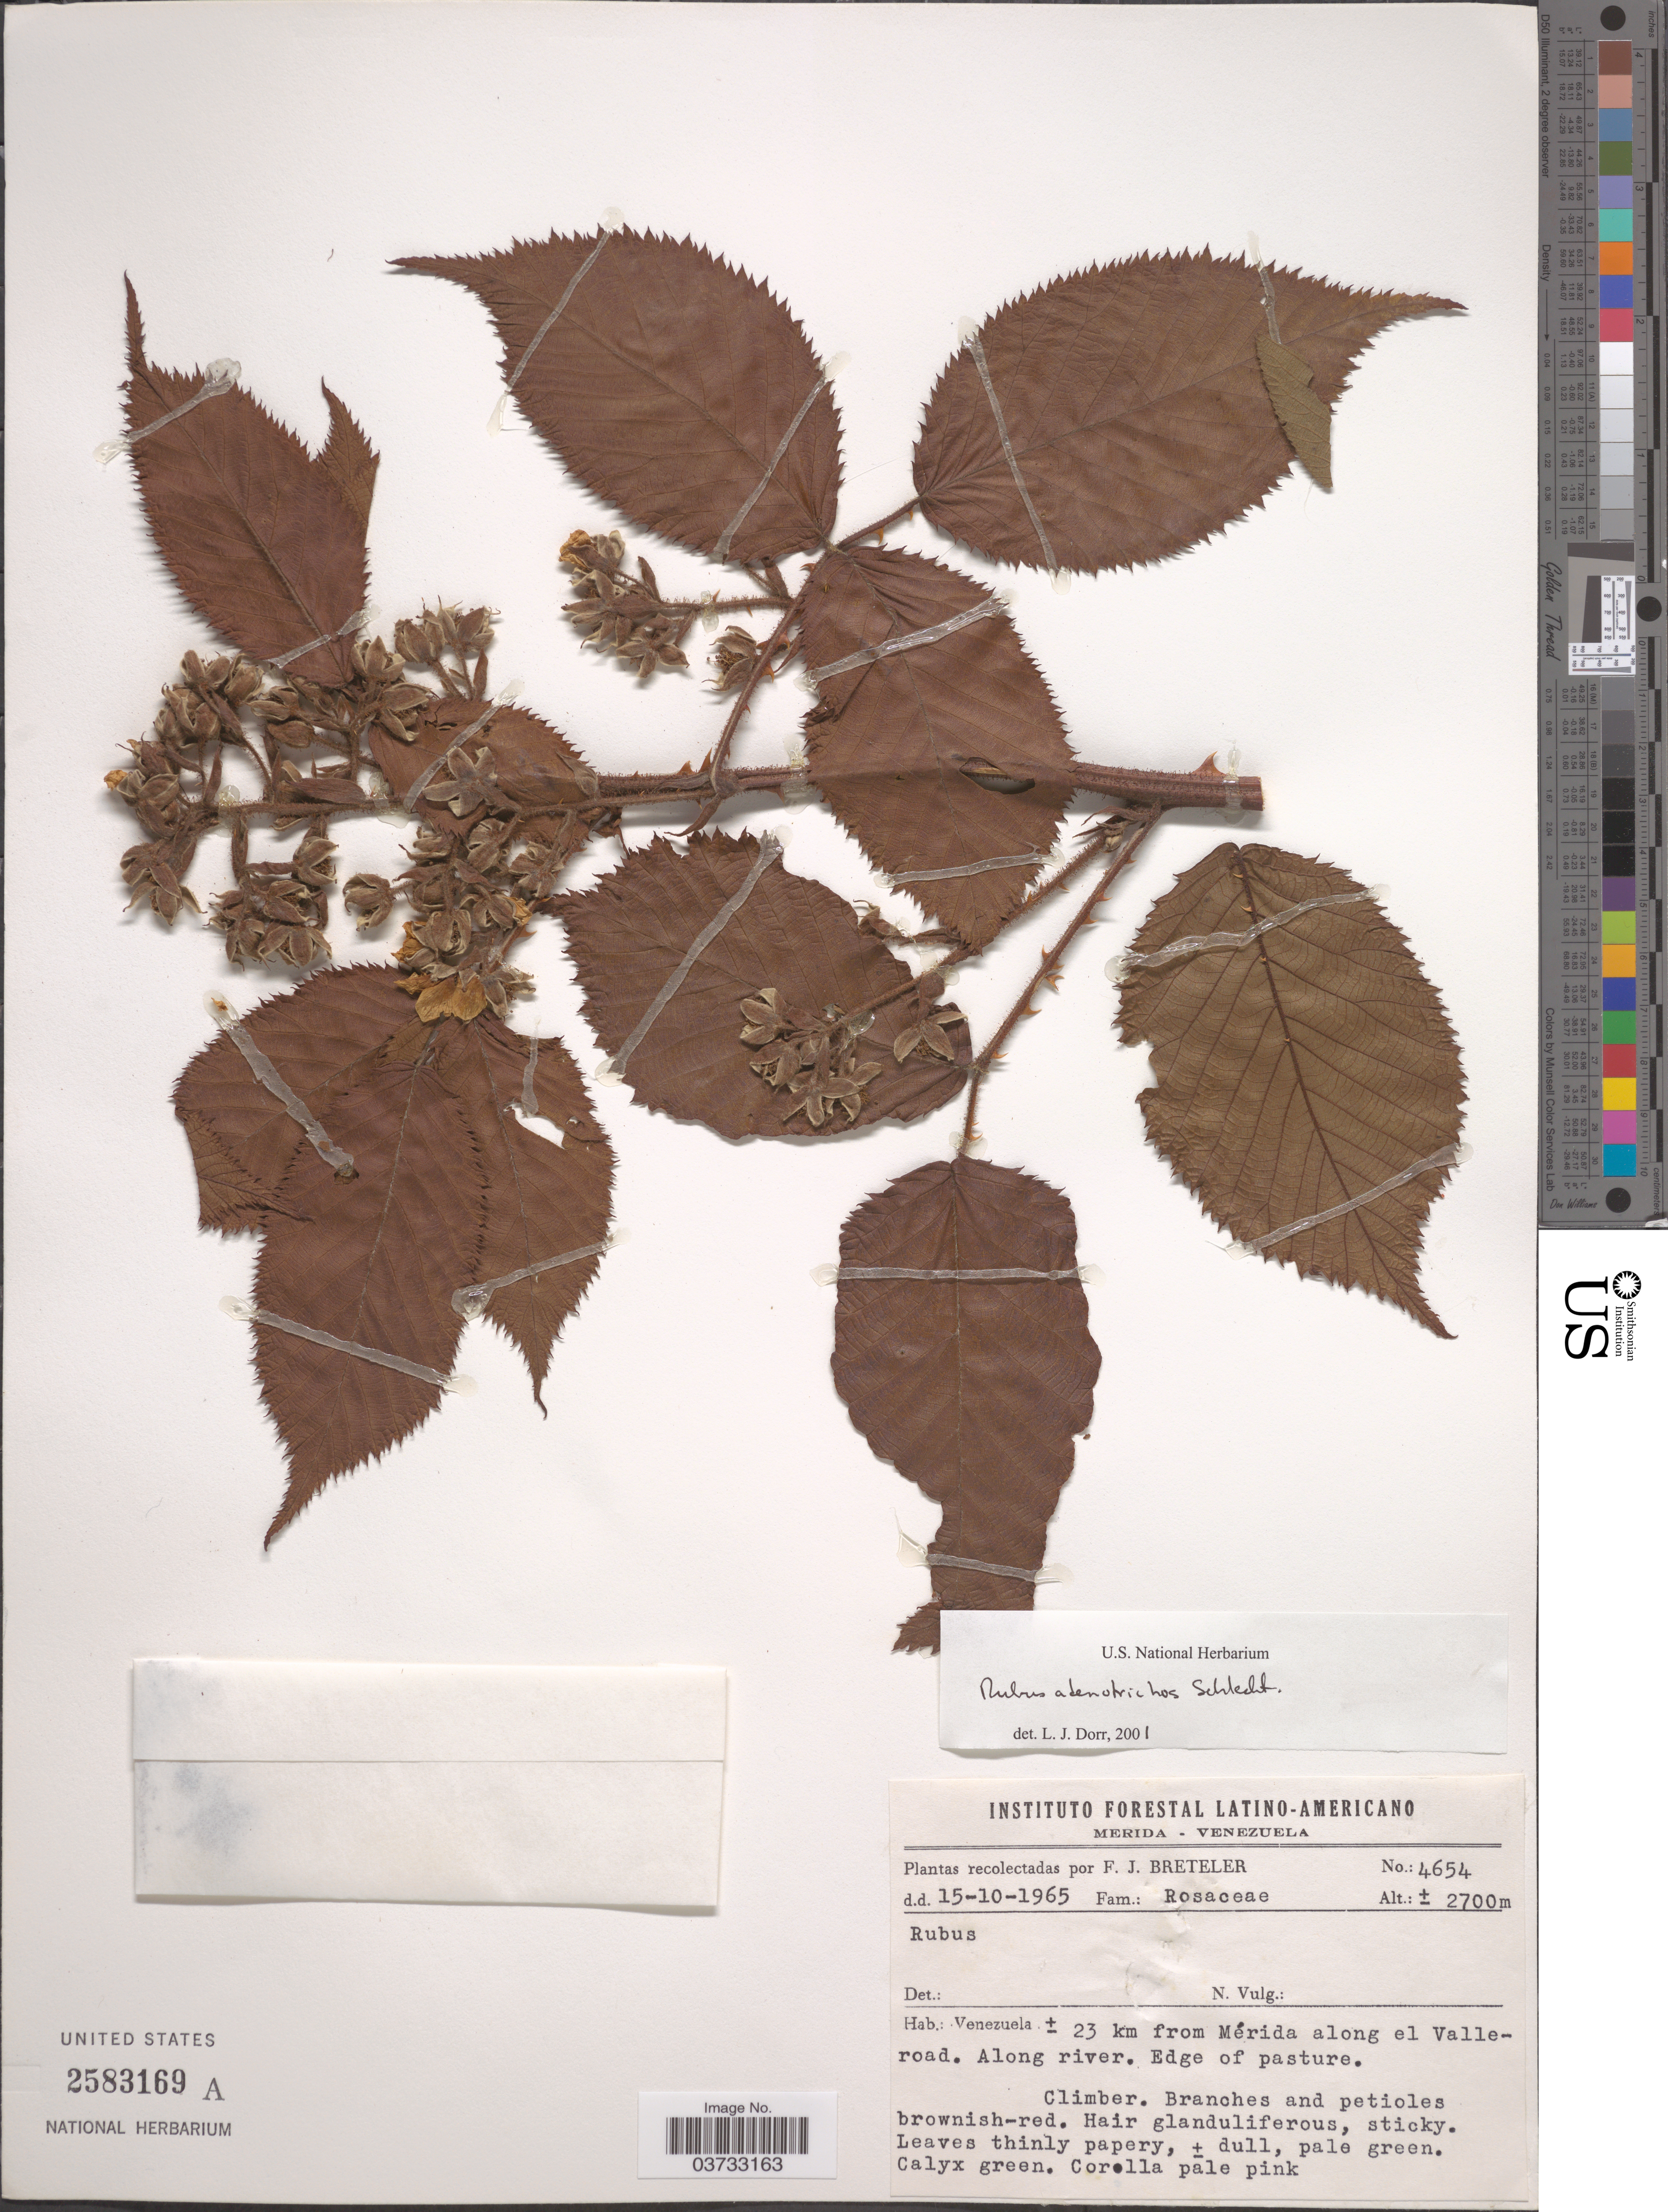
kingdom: Plantae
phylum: Tracheophyta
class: Magnoliopsida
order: Rosales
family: Rosaceae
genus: Rubus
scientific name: Rubus adenotrichos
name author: Schltdl.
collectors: F. J. Breteler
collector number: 4654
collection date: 1965-10-15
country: Venezuela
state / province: Merida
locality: ± 23 km from Mérida along el Valle-road. Along river.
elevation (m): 2700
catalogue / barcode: US 2583169A